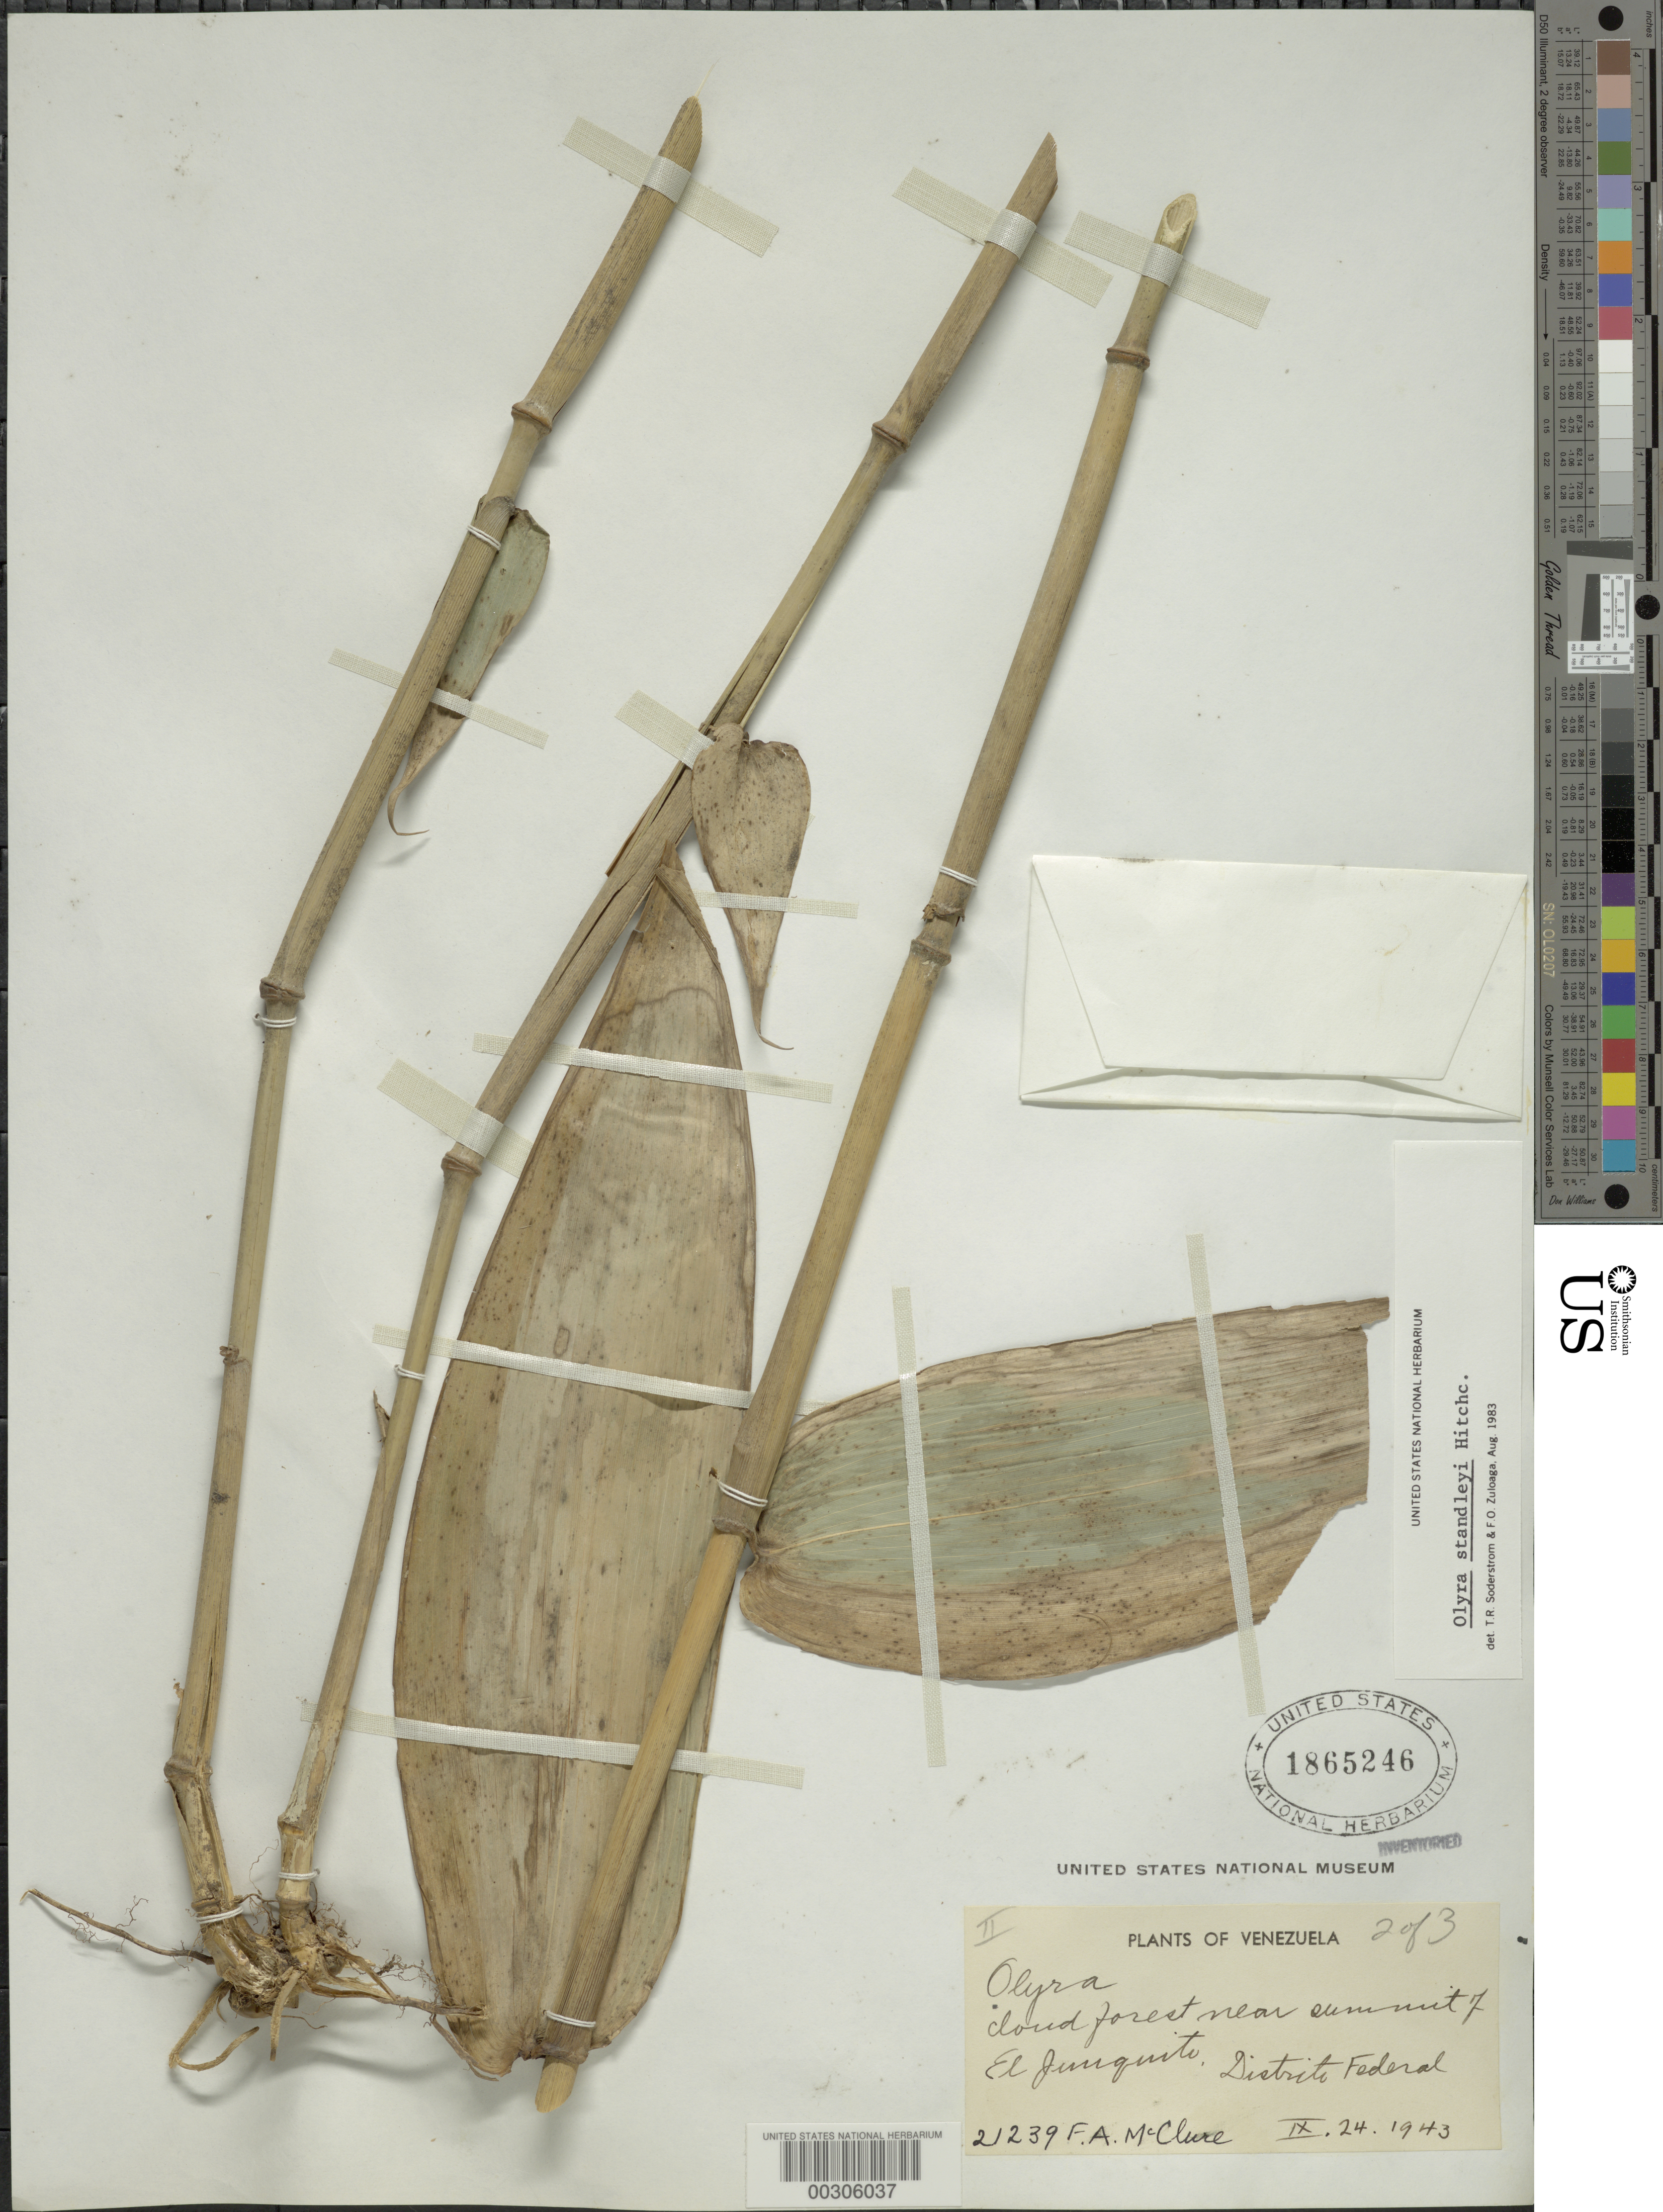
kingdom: Plantae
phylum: Tracheophyta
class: Liliopsida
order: Poales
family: Poaceae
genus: Olyra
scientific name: Olyra standleyi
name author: Hitchc.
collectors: F. A. McClure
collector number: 21239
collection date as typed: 24 Sep 1943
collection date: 1943-09-24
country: Venezuela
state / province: Distrito Federal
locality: El junquito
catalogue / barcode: US 1865246